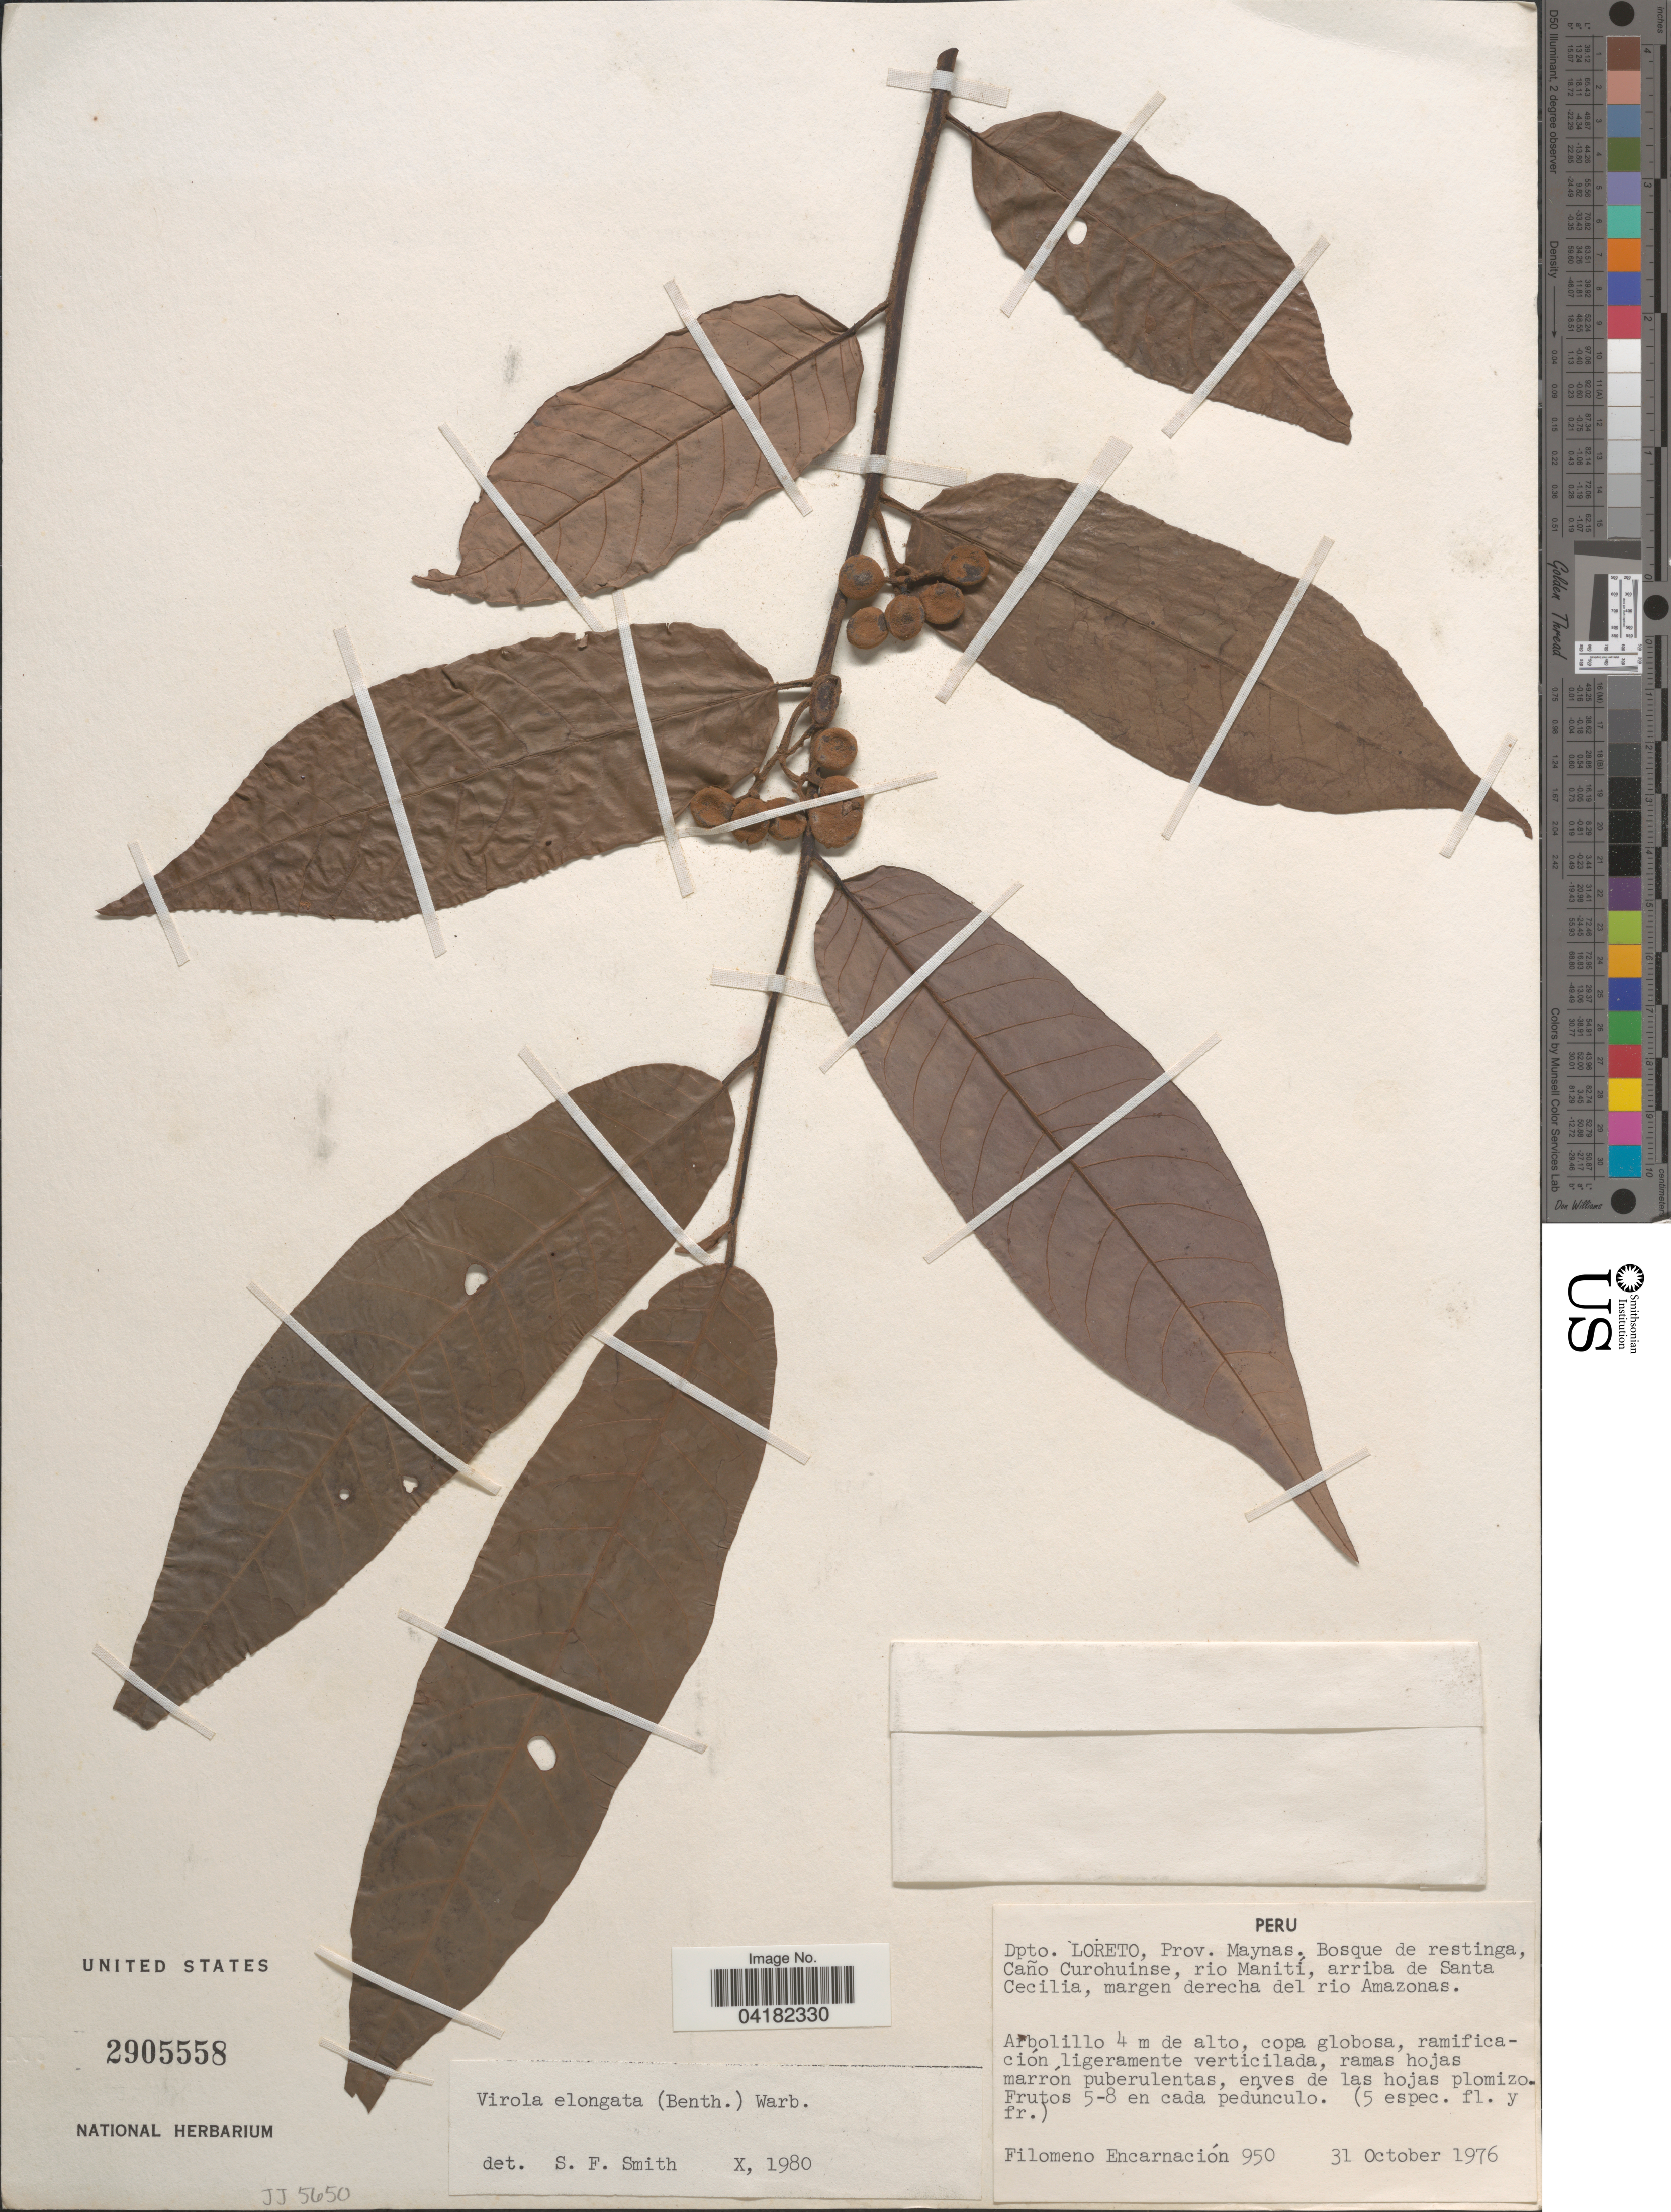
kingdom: Plantae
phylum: Tracheophyta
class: Magnoliopsida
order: Magnoliales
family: Myristicaceae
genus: Virola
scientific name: Virola elongata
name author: (Benth.) Warb.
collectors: F. Encarnación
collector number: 950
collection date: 1976-10-31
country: Peru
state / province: Loreto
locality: Dpto. Loreto, Prov. Maynas. Bosque de restinga, Caño Curohuinse, rio Manití, arriba de Santa Cecilia, margen derecha del rio Amazonas.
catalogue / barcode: US 2905558